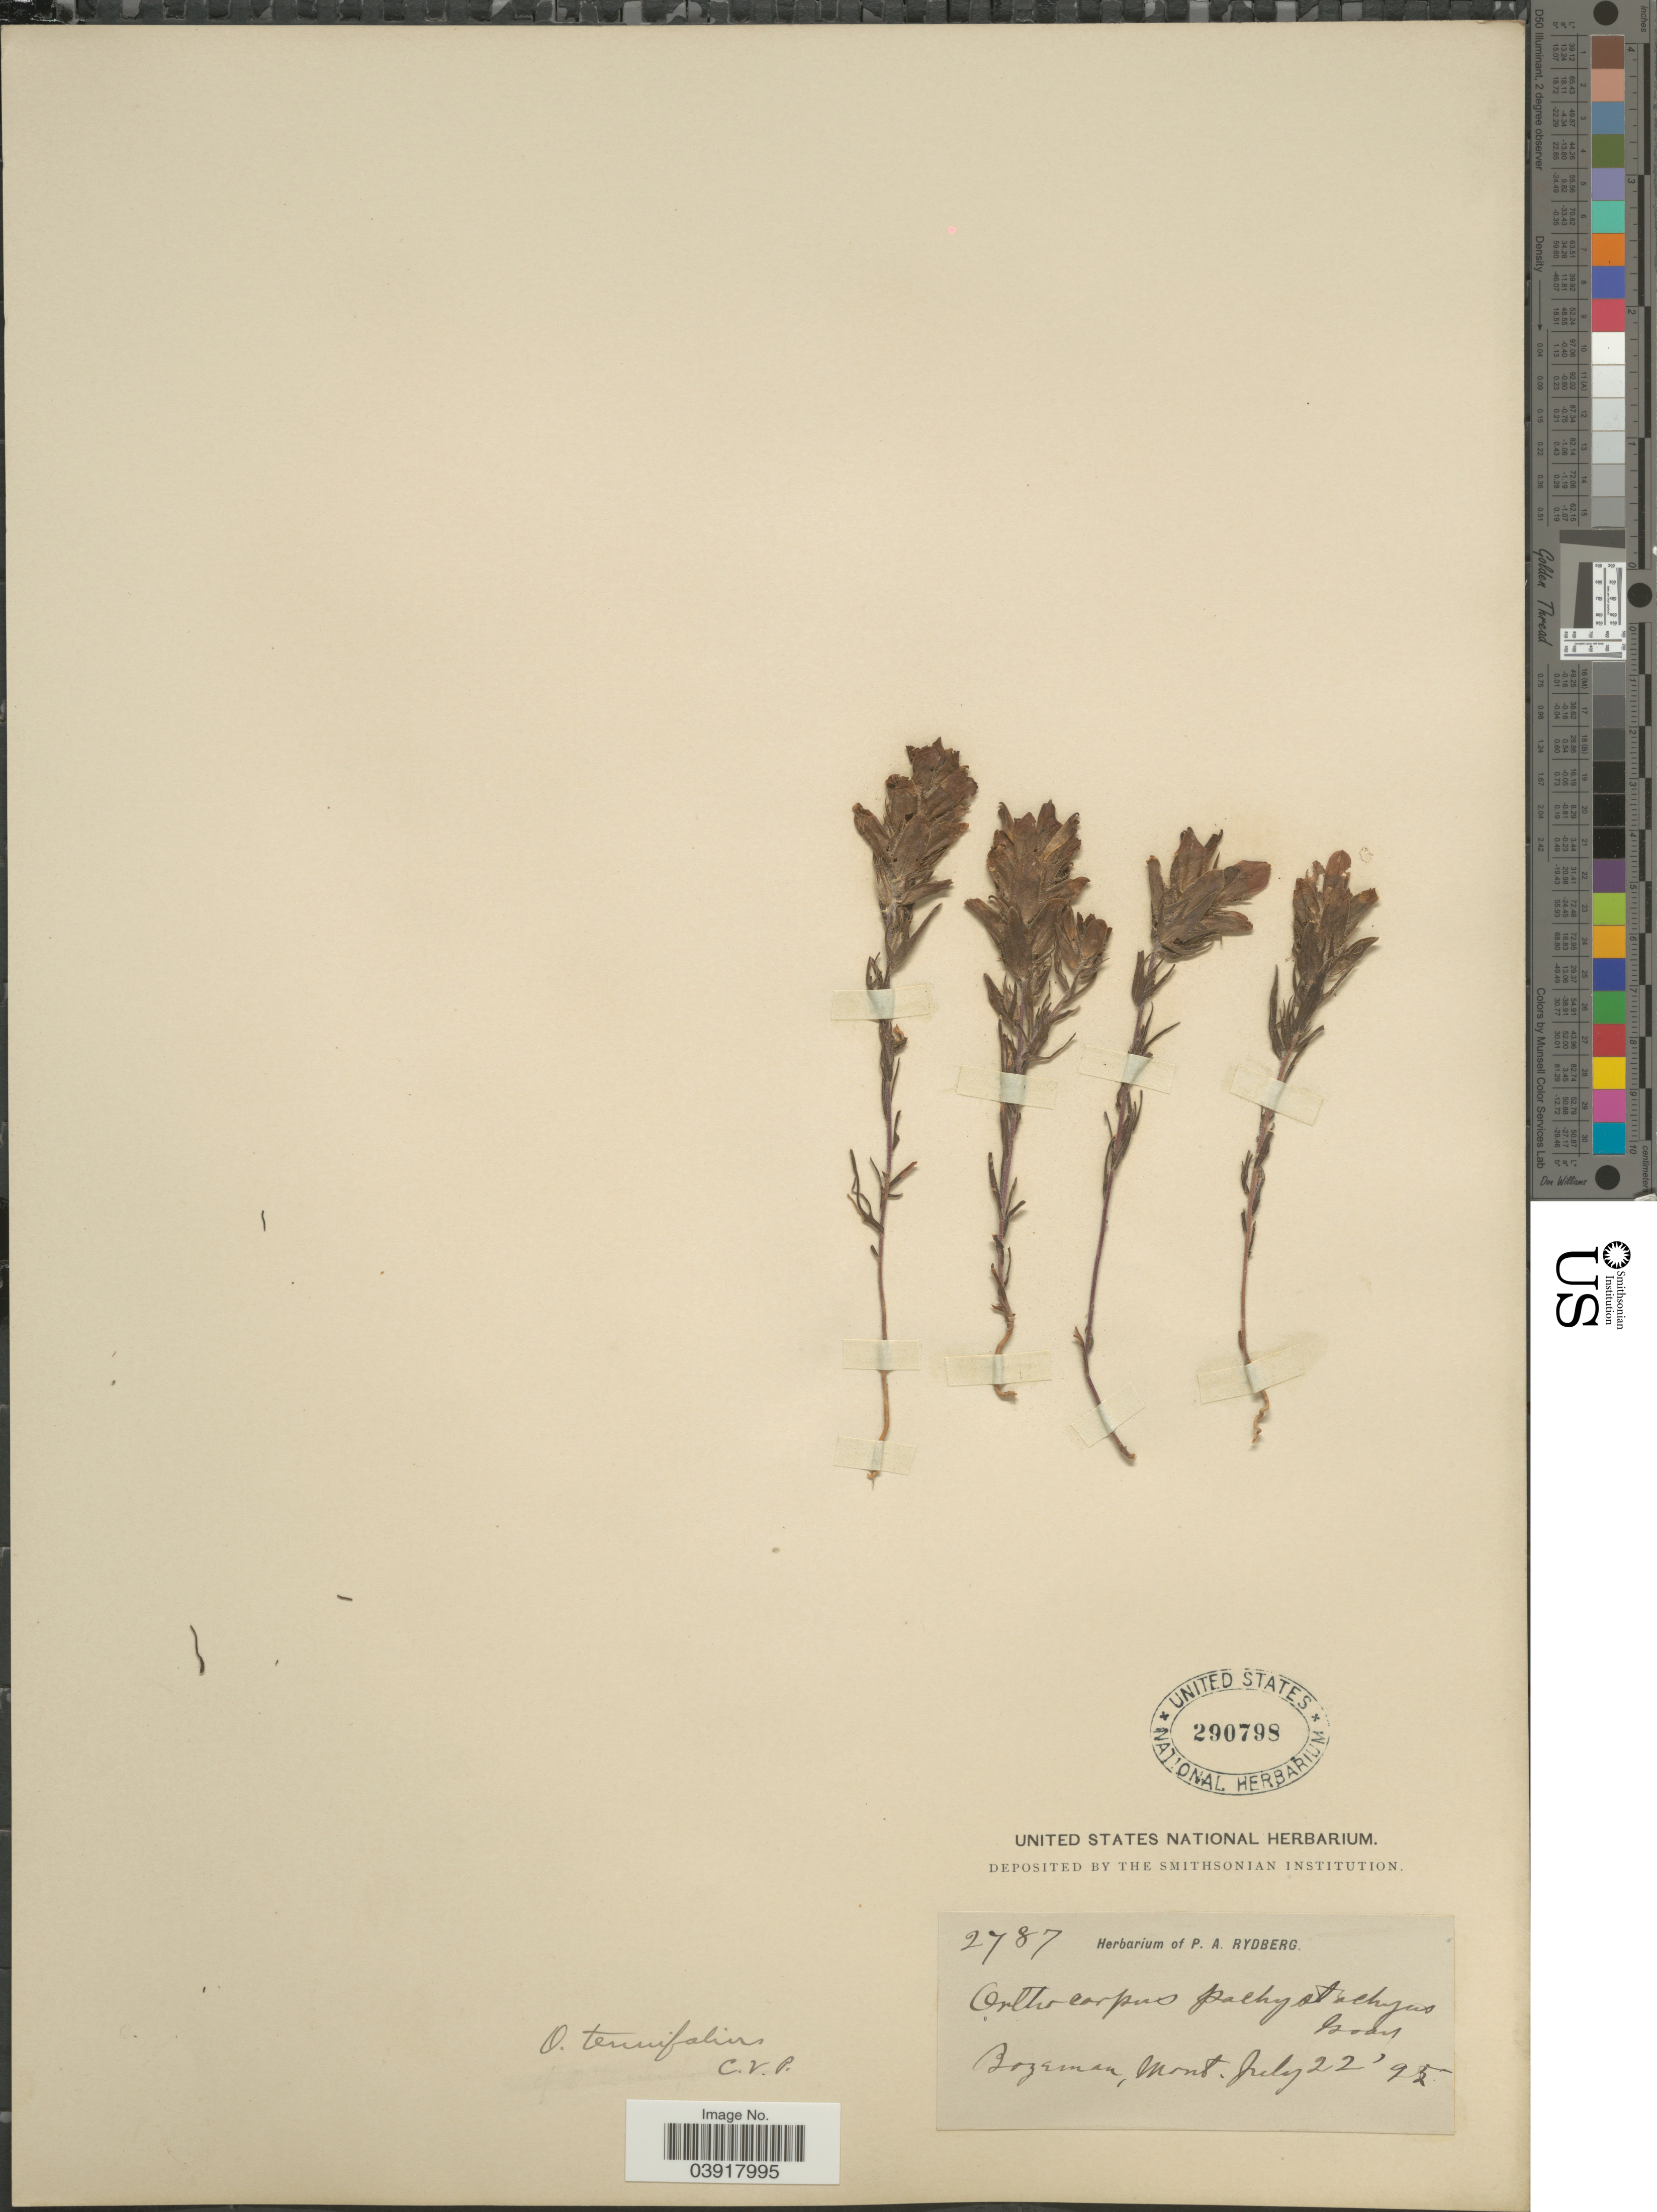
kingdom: Plantae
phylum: Tracheophyta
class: Magnoliopsida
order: Lamiales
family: Orobanchaceae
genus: Orthocarpus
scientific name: Orthocarpus tenuifolius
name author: (Pursh) Benth.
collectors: ex herb. P. A. Rydberg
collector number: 2787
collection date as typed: Transcribed d/m/y: 22/7/95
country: United States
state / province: Montana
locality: Bozeman.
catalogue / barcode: US 290798